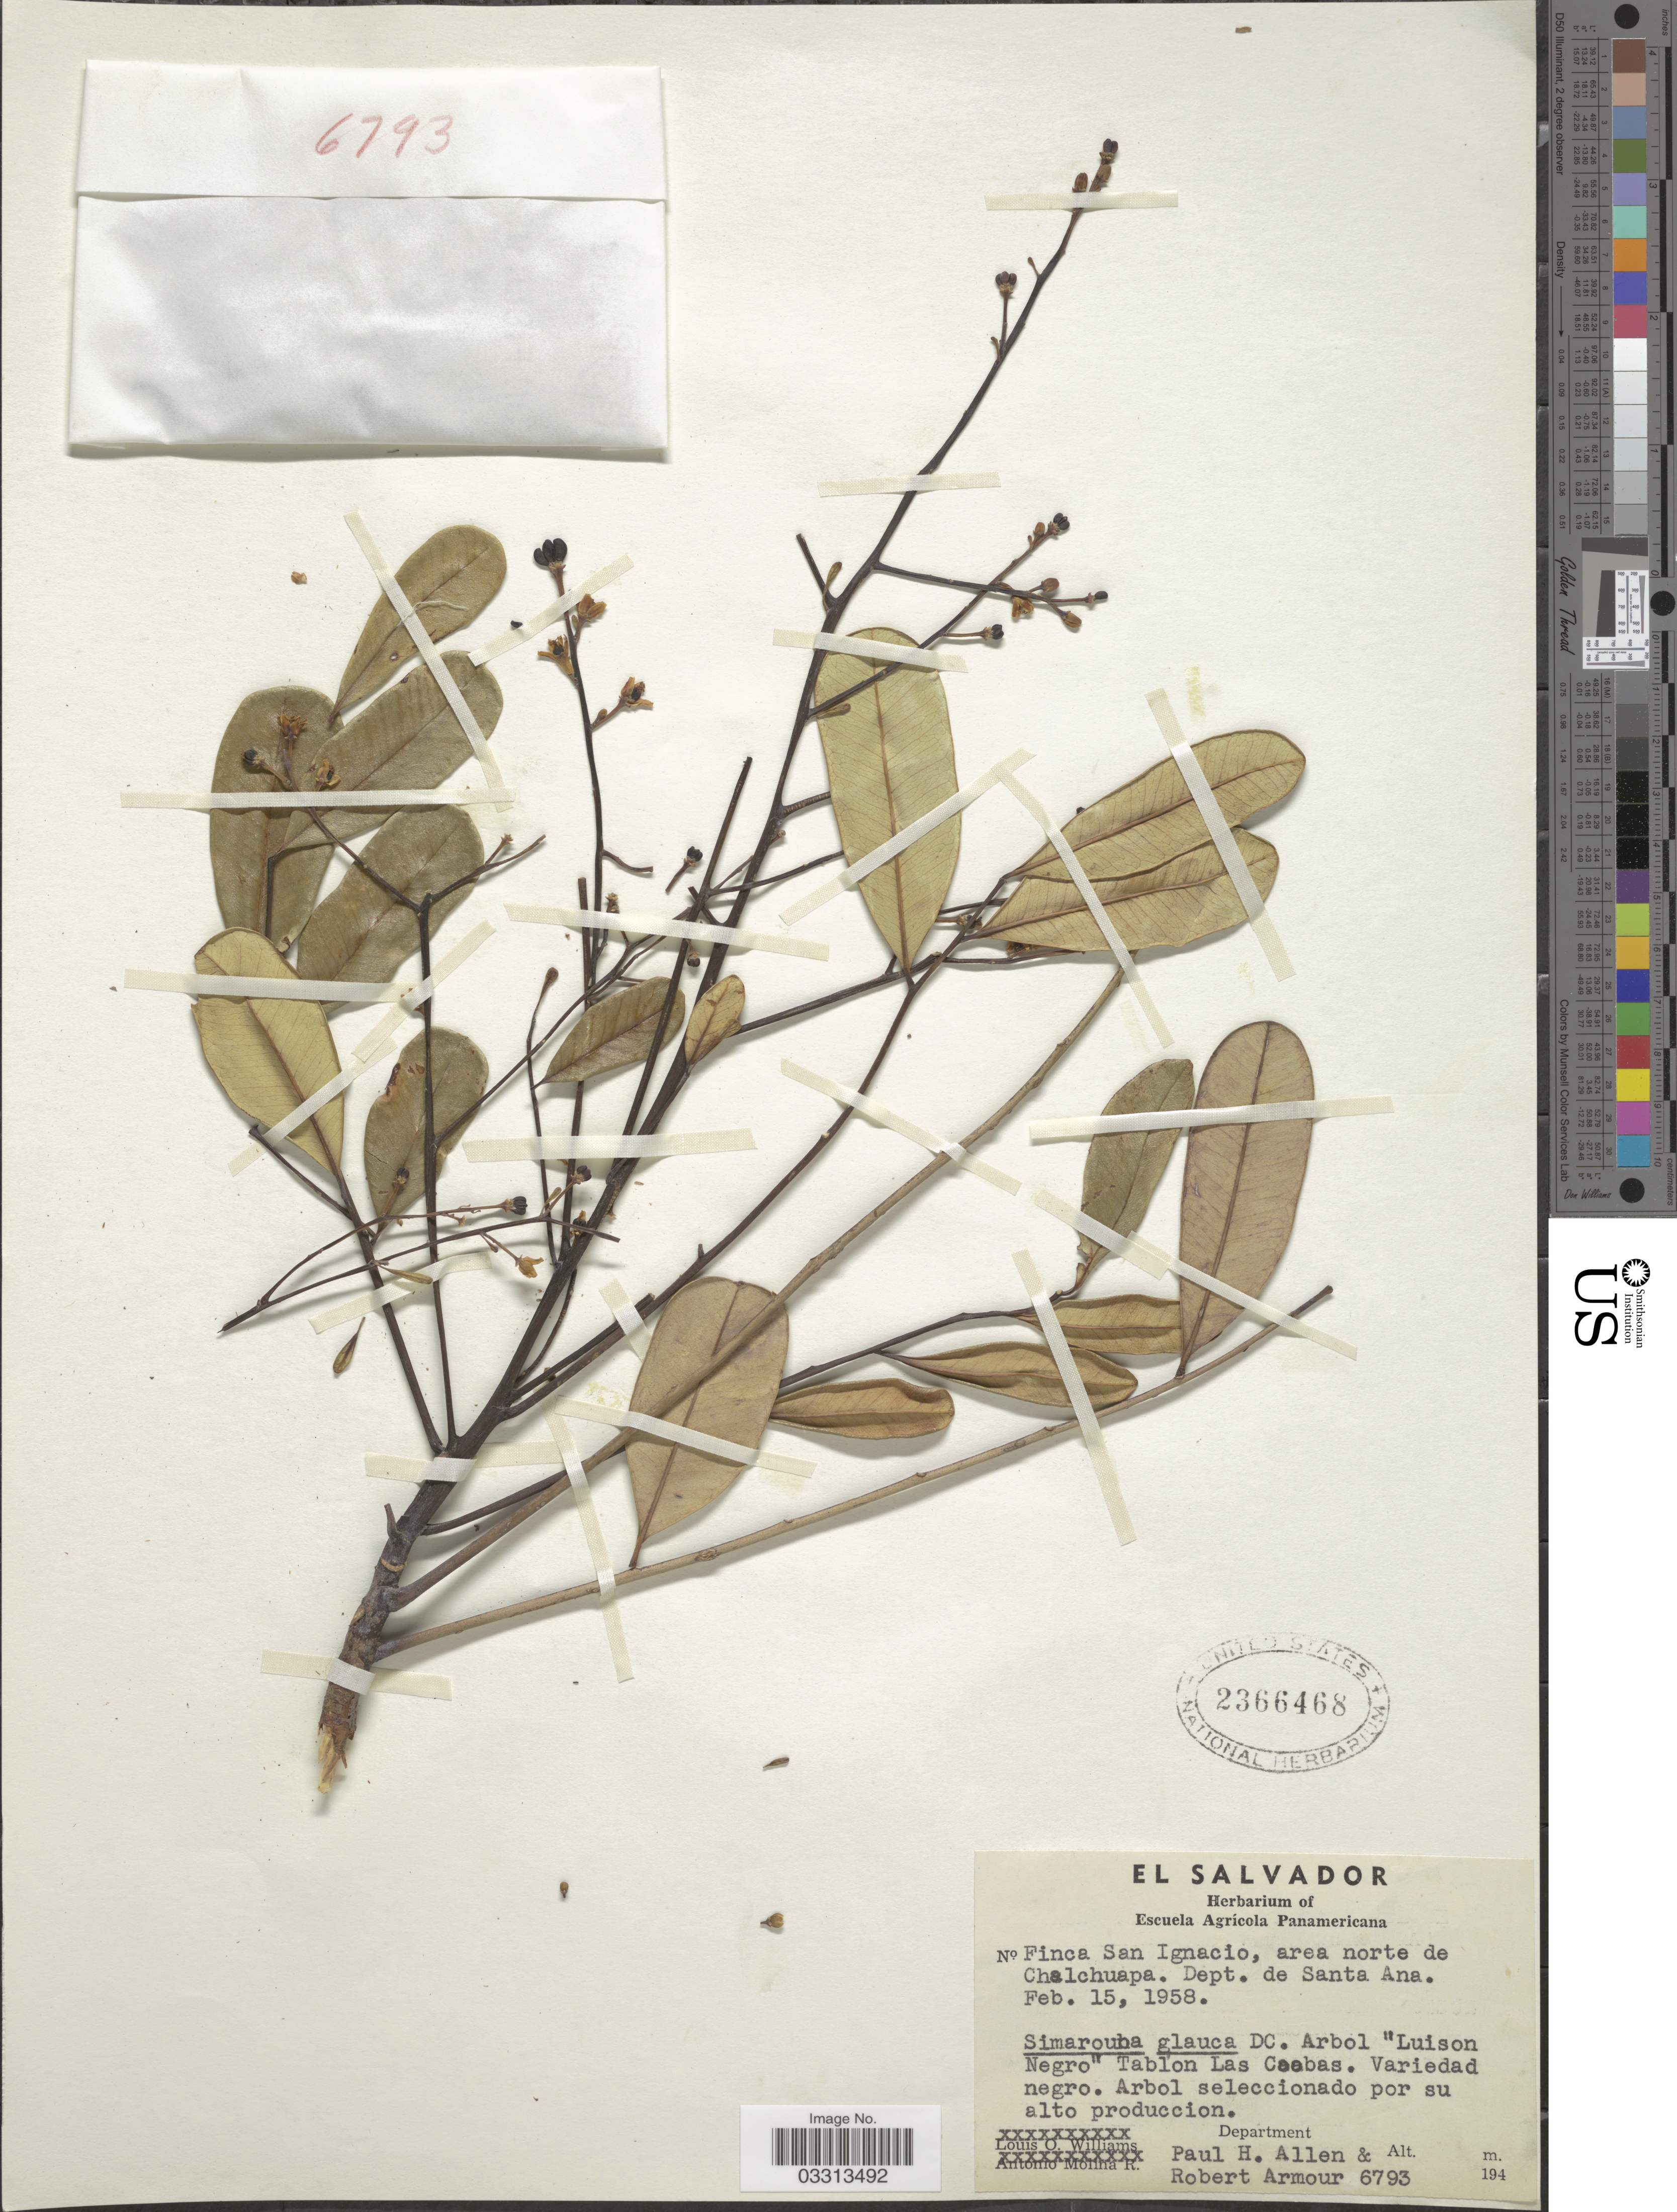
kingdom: Plantae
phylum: Tracheophyta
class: Magnoliopsida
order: Sapindales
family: Simaroubaceae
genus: Simarouba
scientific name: Simarouba glauca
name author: DC.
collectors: P. H. Allen & R. Armour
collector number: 6793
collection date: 1958-02-15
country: El Salvador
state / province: Santa Ana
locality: Finca San Ignacio, area norte de Chalchuapa, Dept. de Santa Ana.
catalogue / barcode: US 2366468